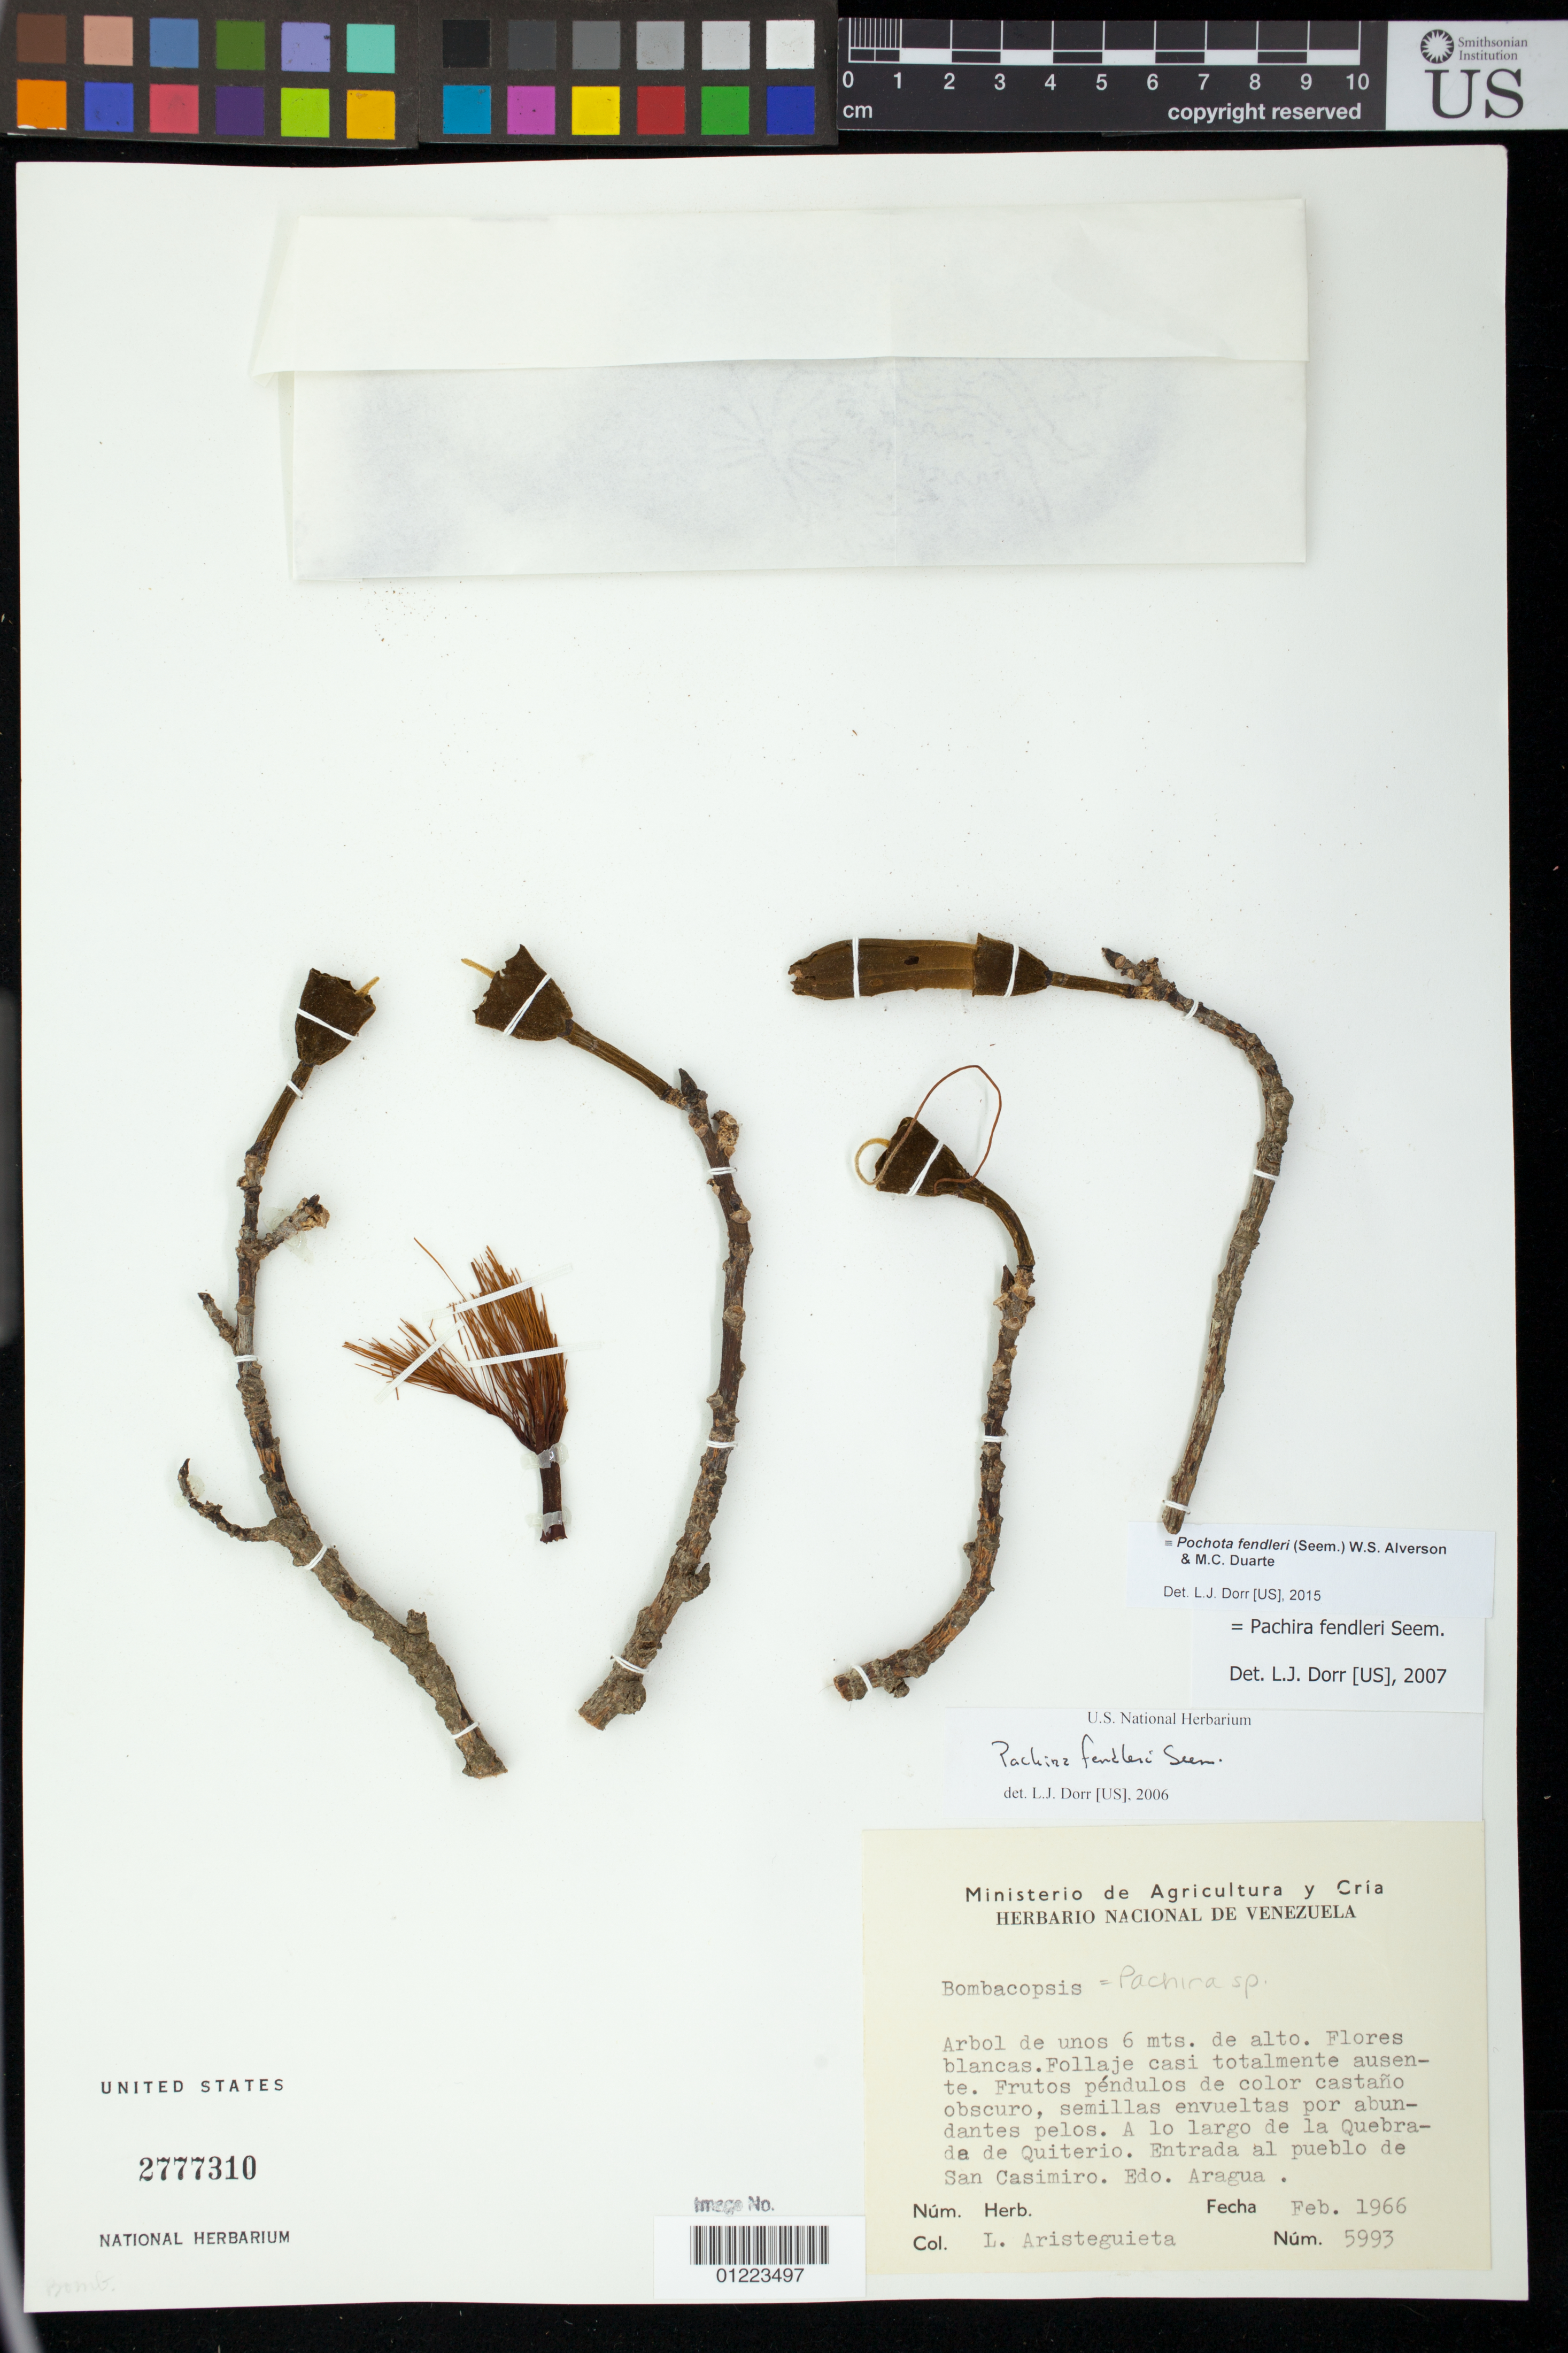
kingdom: Plantae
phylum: Tracheophyta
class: Magnoliopsida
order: Malvales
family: Malvaceae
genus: Pochota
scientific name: Pochota fendleri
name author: (Seem.) W.S. Alverson & M.C. Duarte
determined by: Dorr, L. J., (BOT), Smithsonian Institution - National Museum of Natural History (UNITED STATES)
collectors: L. Aristeguieta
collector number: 5993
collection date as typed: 1966-02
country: Venezuela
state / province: Aragua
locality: A lo largo de la Quebrada de Quiterio. Entrada al pueblo de San Casimiro. Edo. Aragua.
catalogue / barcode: US 2777310